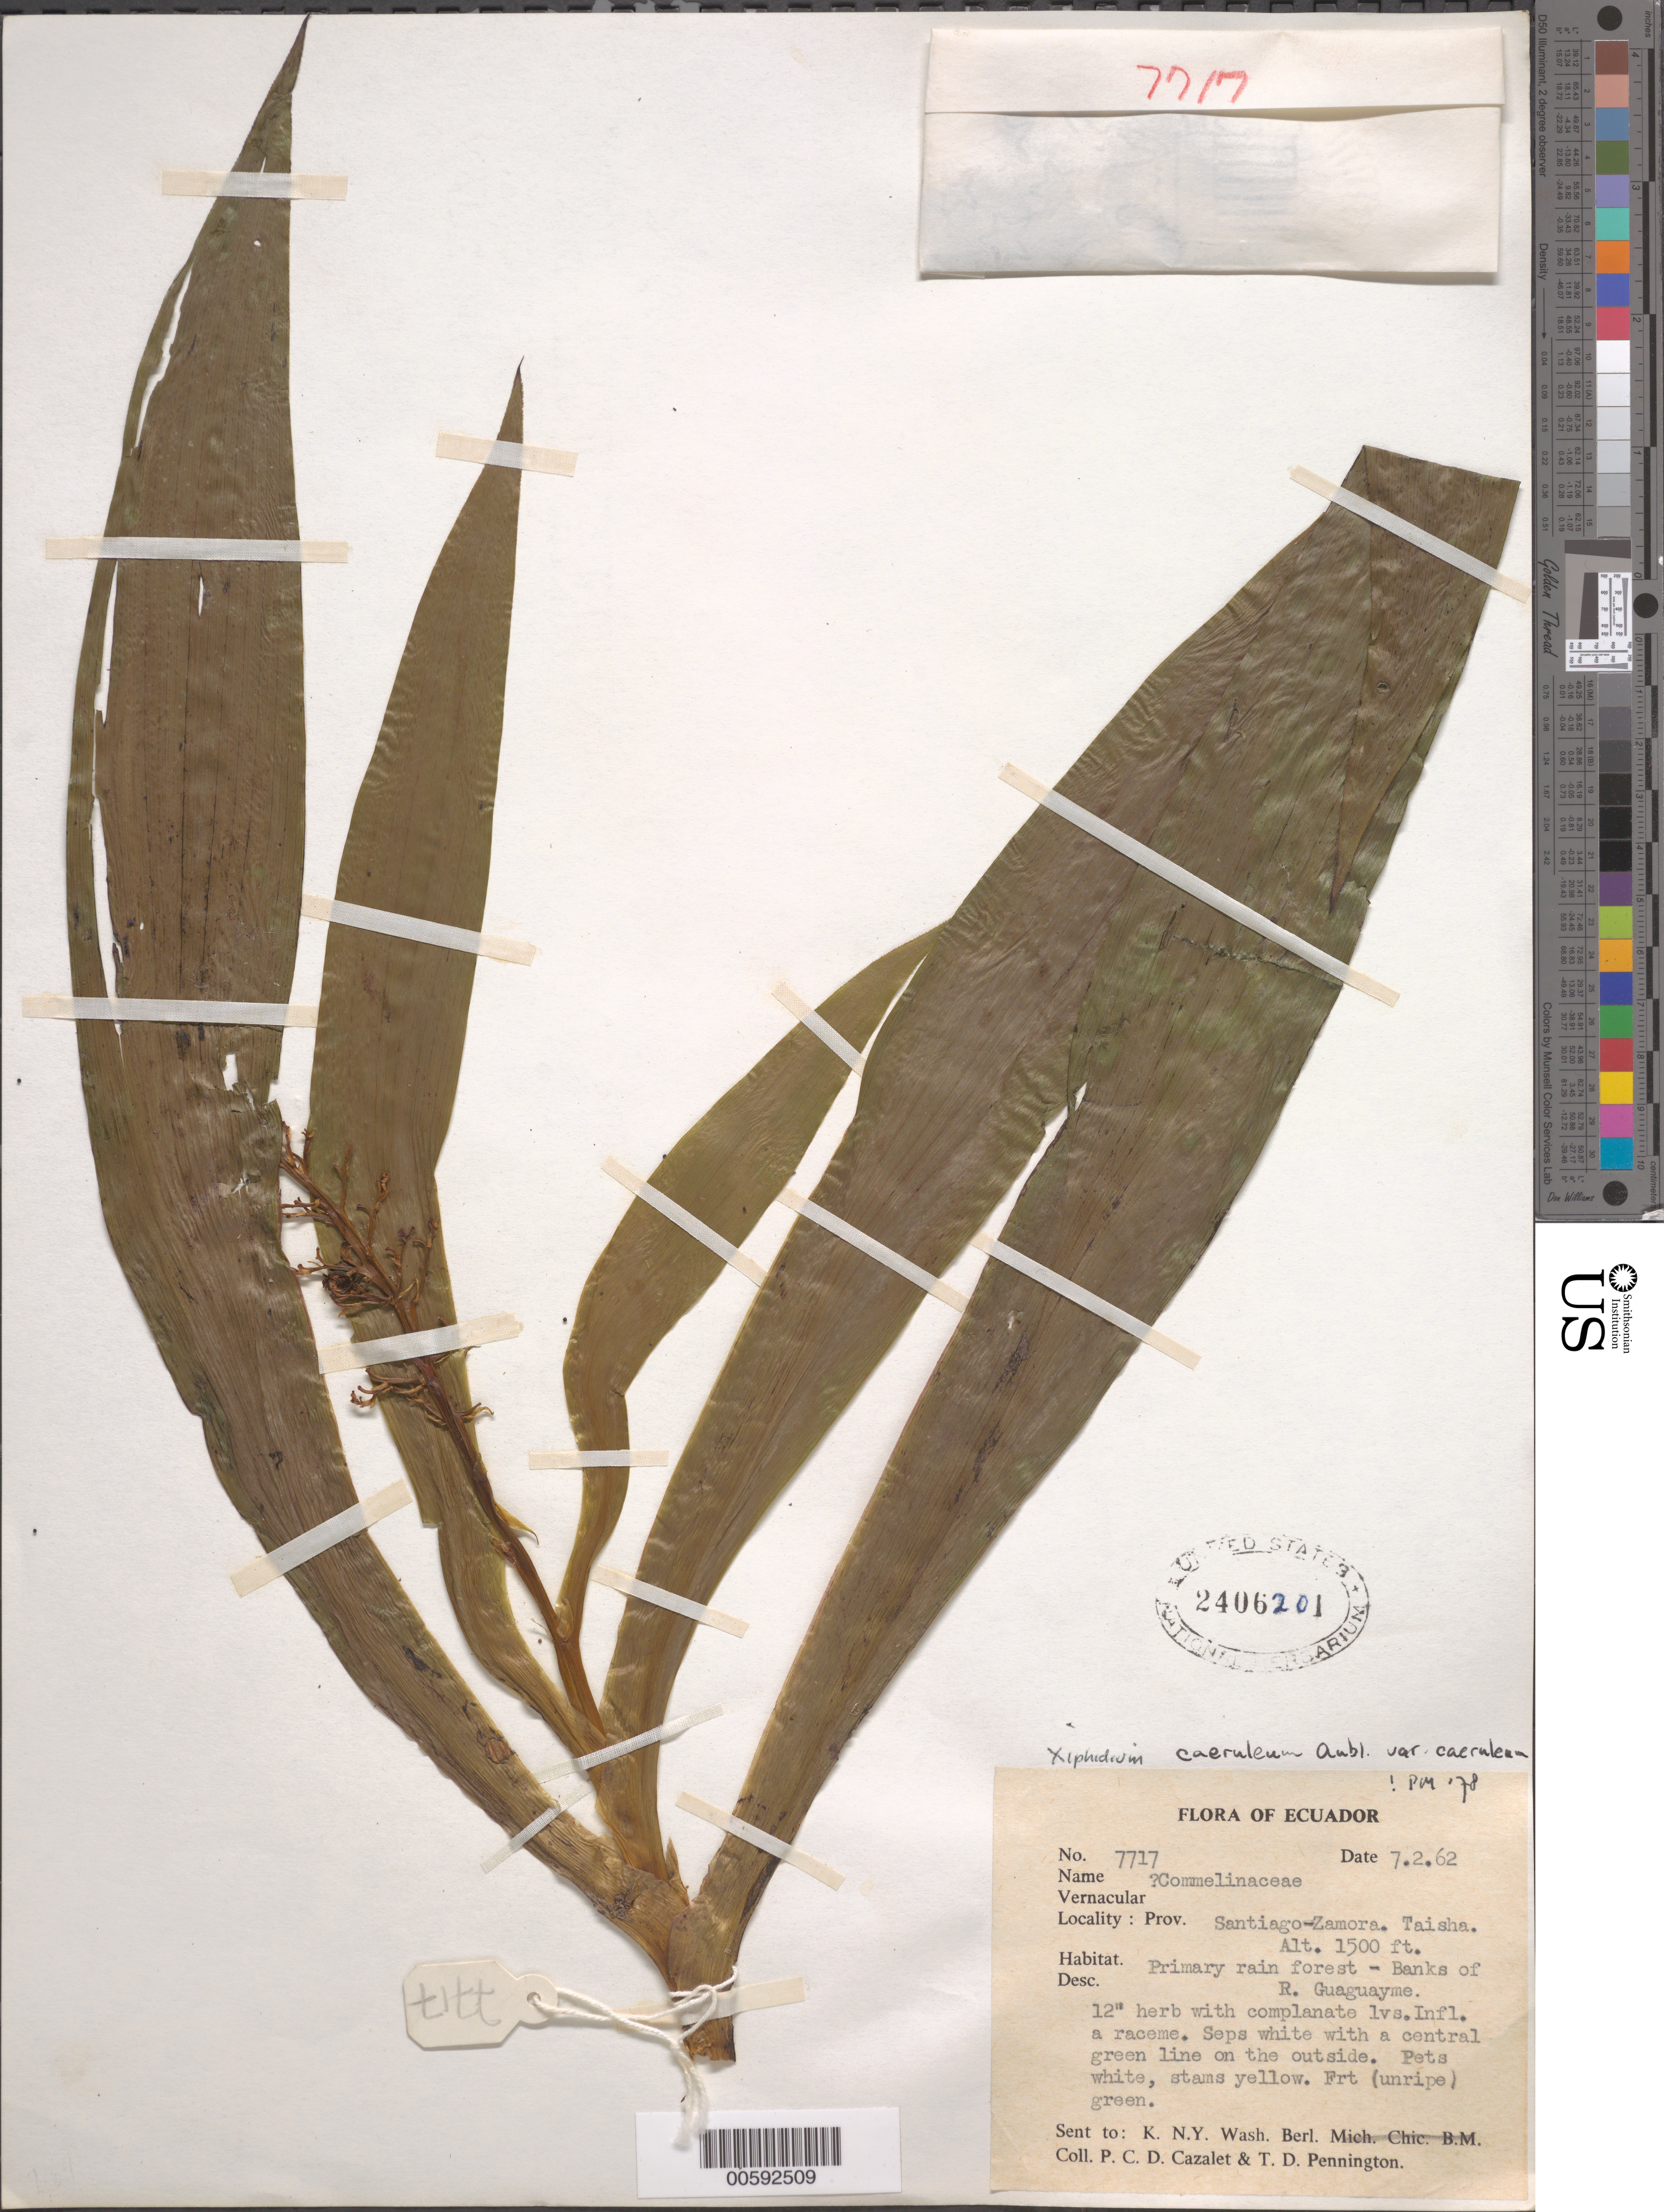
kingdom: Plantae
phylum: Tracheophyta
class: Liliopsida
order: Commelinales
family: Haemodoraceae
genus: Xiphidium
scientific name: Xiphidium caeruleum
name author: Aubl.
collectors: P. C. D. Cazalet & T. D. Pennington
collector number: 7717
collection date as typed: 07 Feb 1962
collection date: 1962-02-07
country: Ecuador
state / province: Morona-Santiago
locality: Taisha, banks of Rio Guaguayme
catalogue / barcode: US 2406201